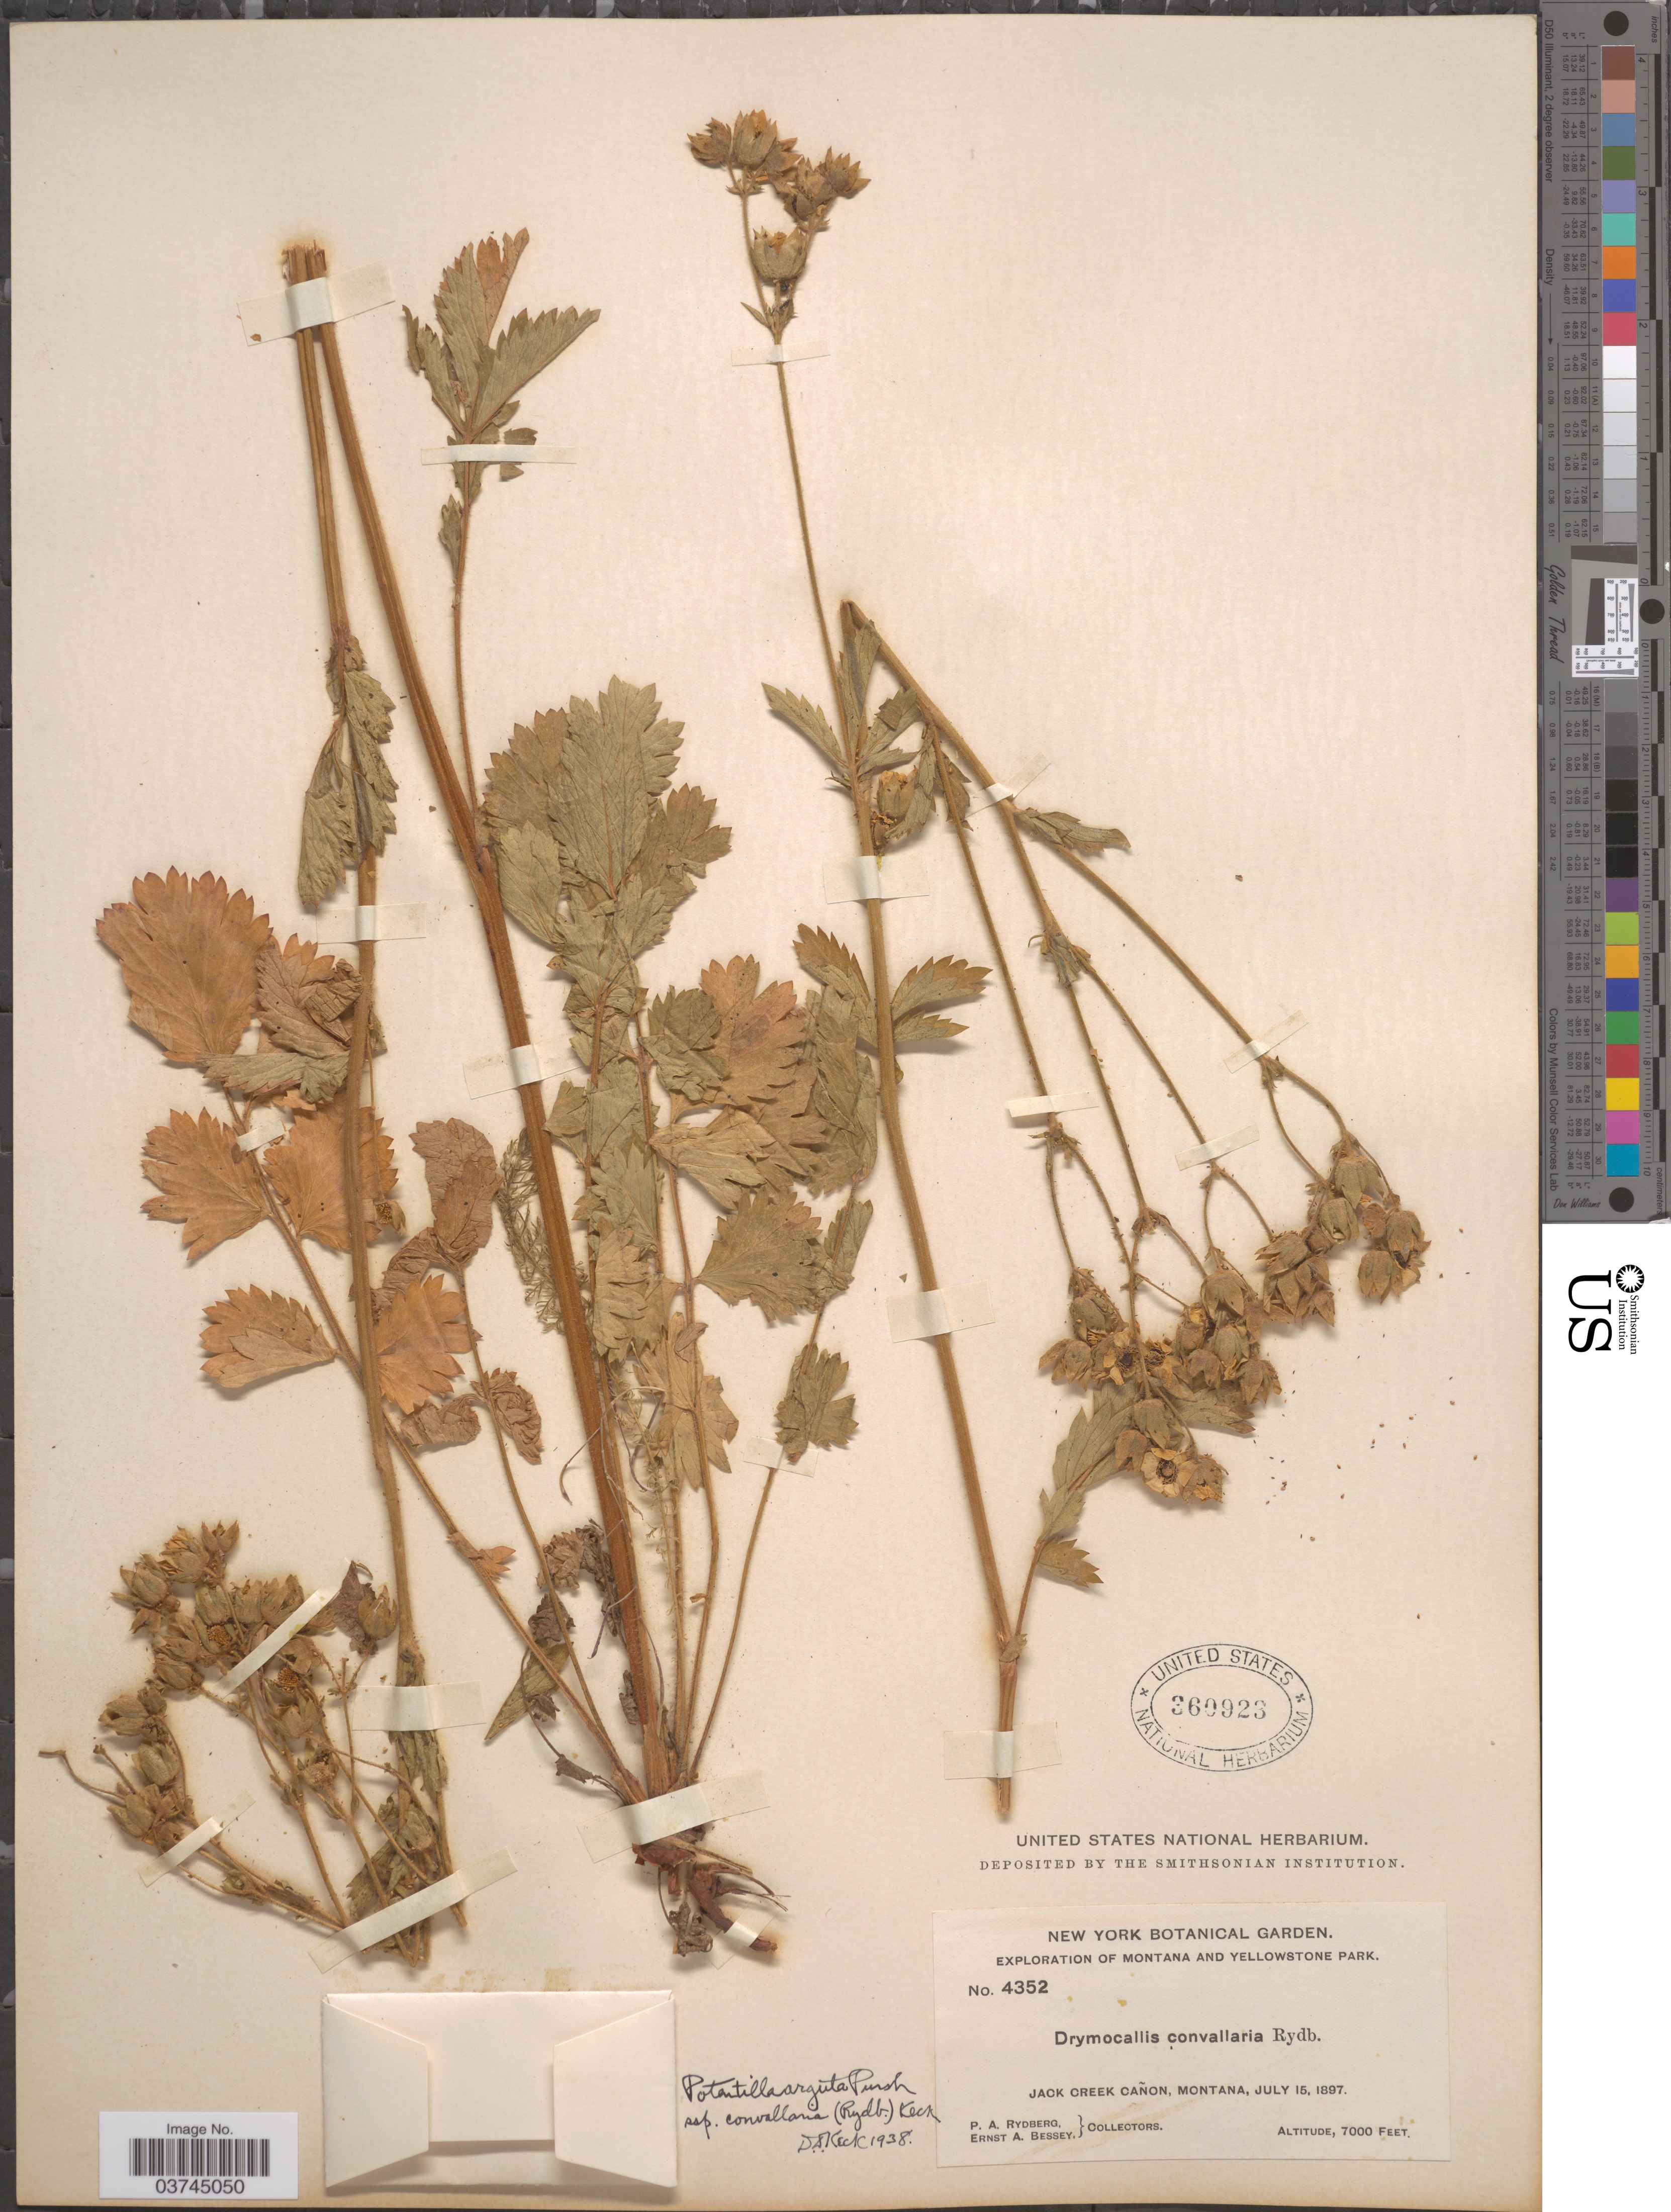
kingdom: Plantae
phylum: Tracheophyta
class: Magnoliopsida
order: Rosales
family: Rosaceae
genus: Drymocallis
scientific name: Drymocallis convallaria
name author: (Rydb.) Rydb.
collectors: P. A. Rydberg & E. A. Bessey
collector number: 4352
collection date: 1897-07-15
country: United States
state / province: Montana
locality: Yellowstone Park. Jack Creek Cañon.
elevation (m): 2134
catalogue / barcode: US 360923